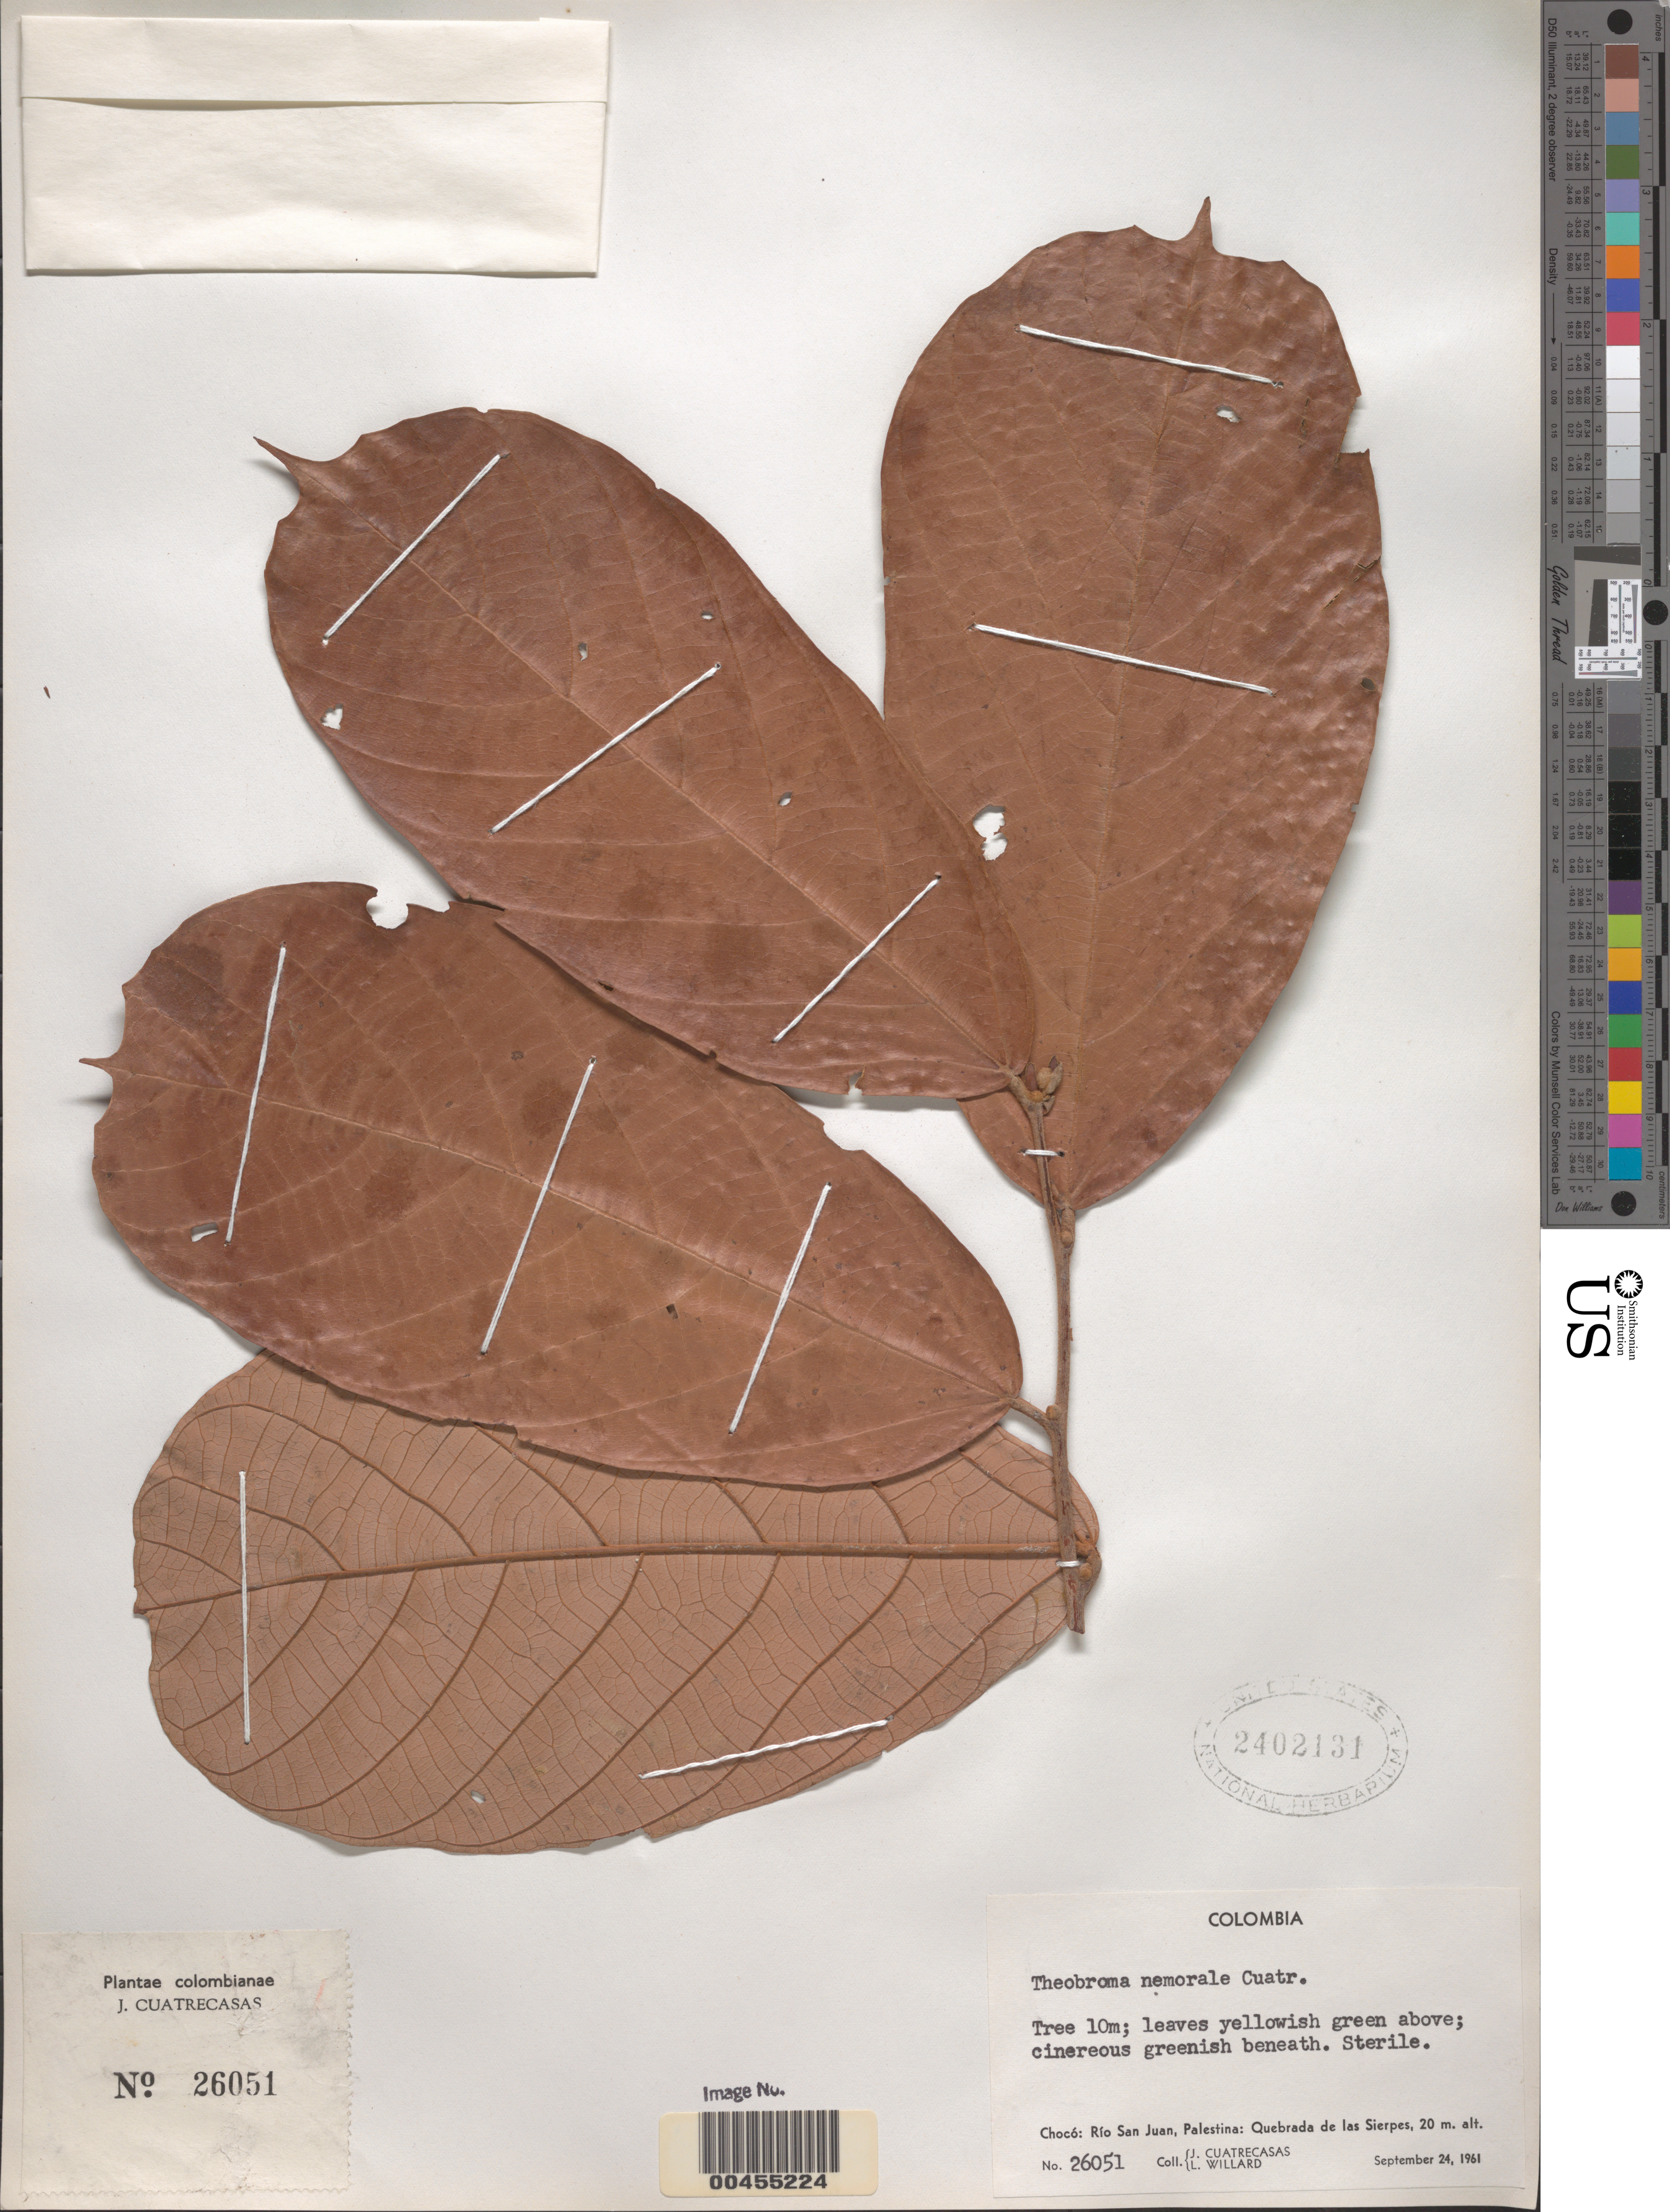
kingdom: Plantae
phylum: Tracheophyta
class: Magnoliopsida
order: Malvales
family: Malvaceae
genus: Theobroma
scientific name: Theobroma nemorale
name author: Cuatrec.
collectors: J. Cuatrecasas & L. Willard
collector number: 26051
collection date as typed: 24 Sep 1961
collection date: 1961-09-24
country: Colombia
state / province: Chocó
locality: Río San Juan, Palestina, Quebrada de las Sierpes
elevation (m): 20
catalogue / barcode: US 2402131